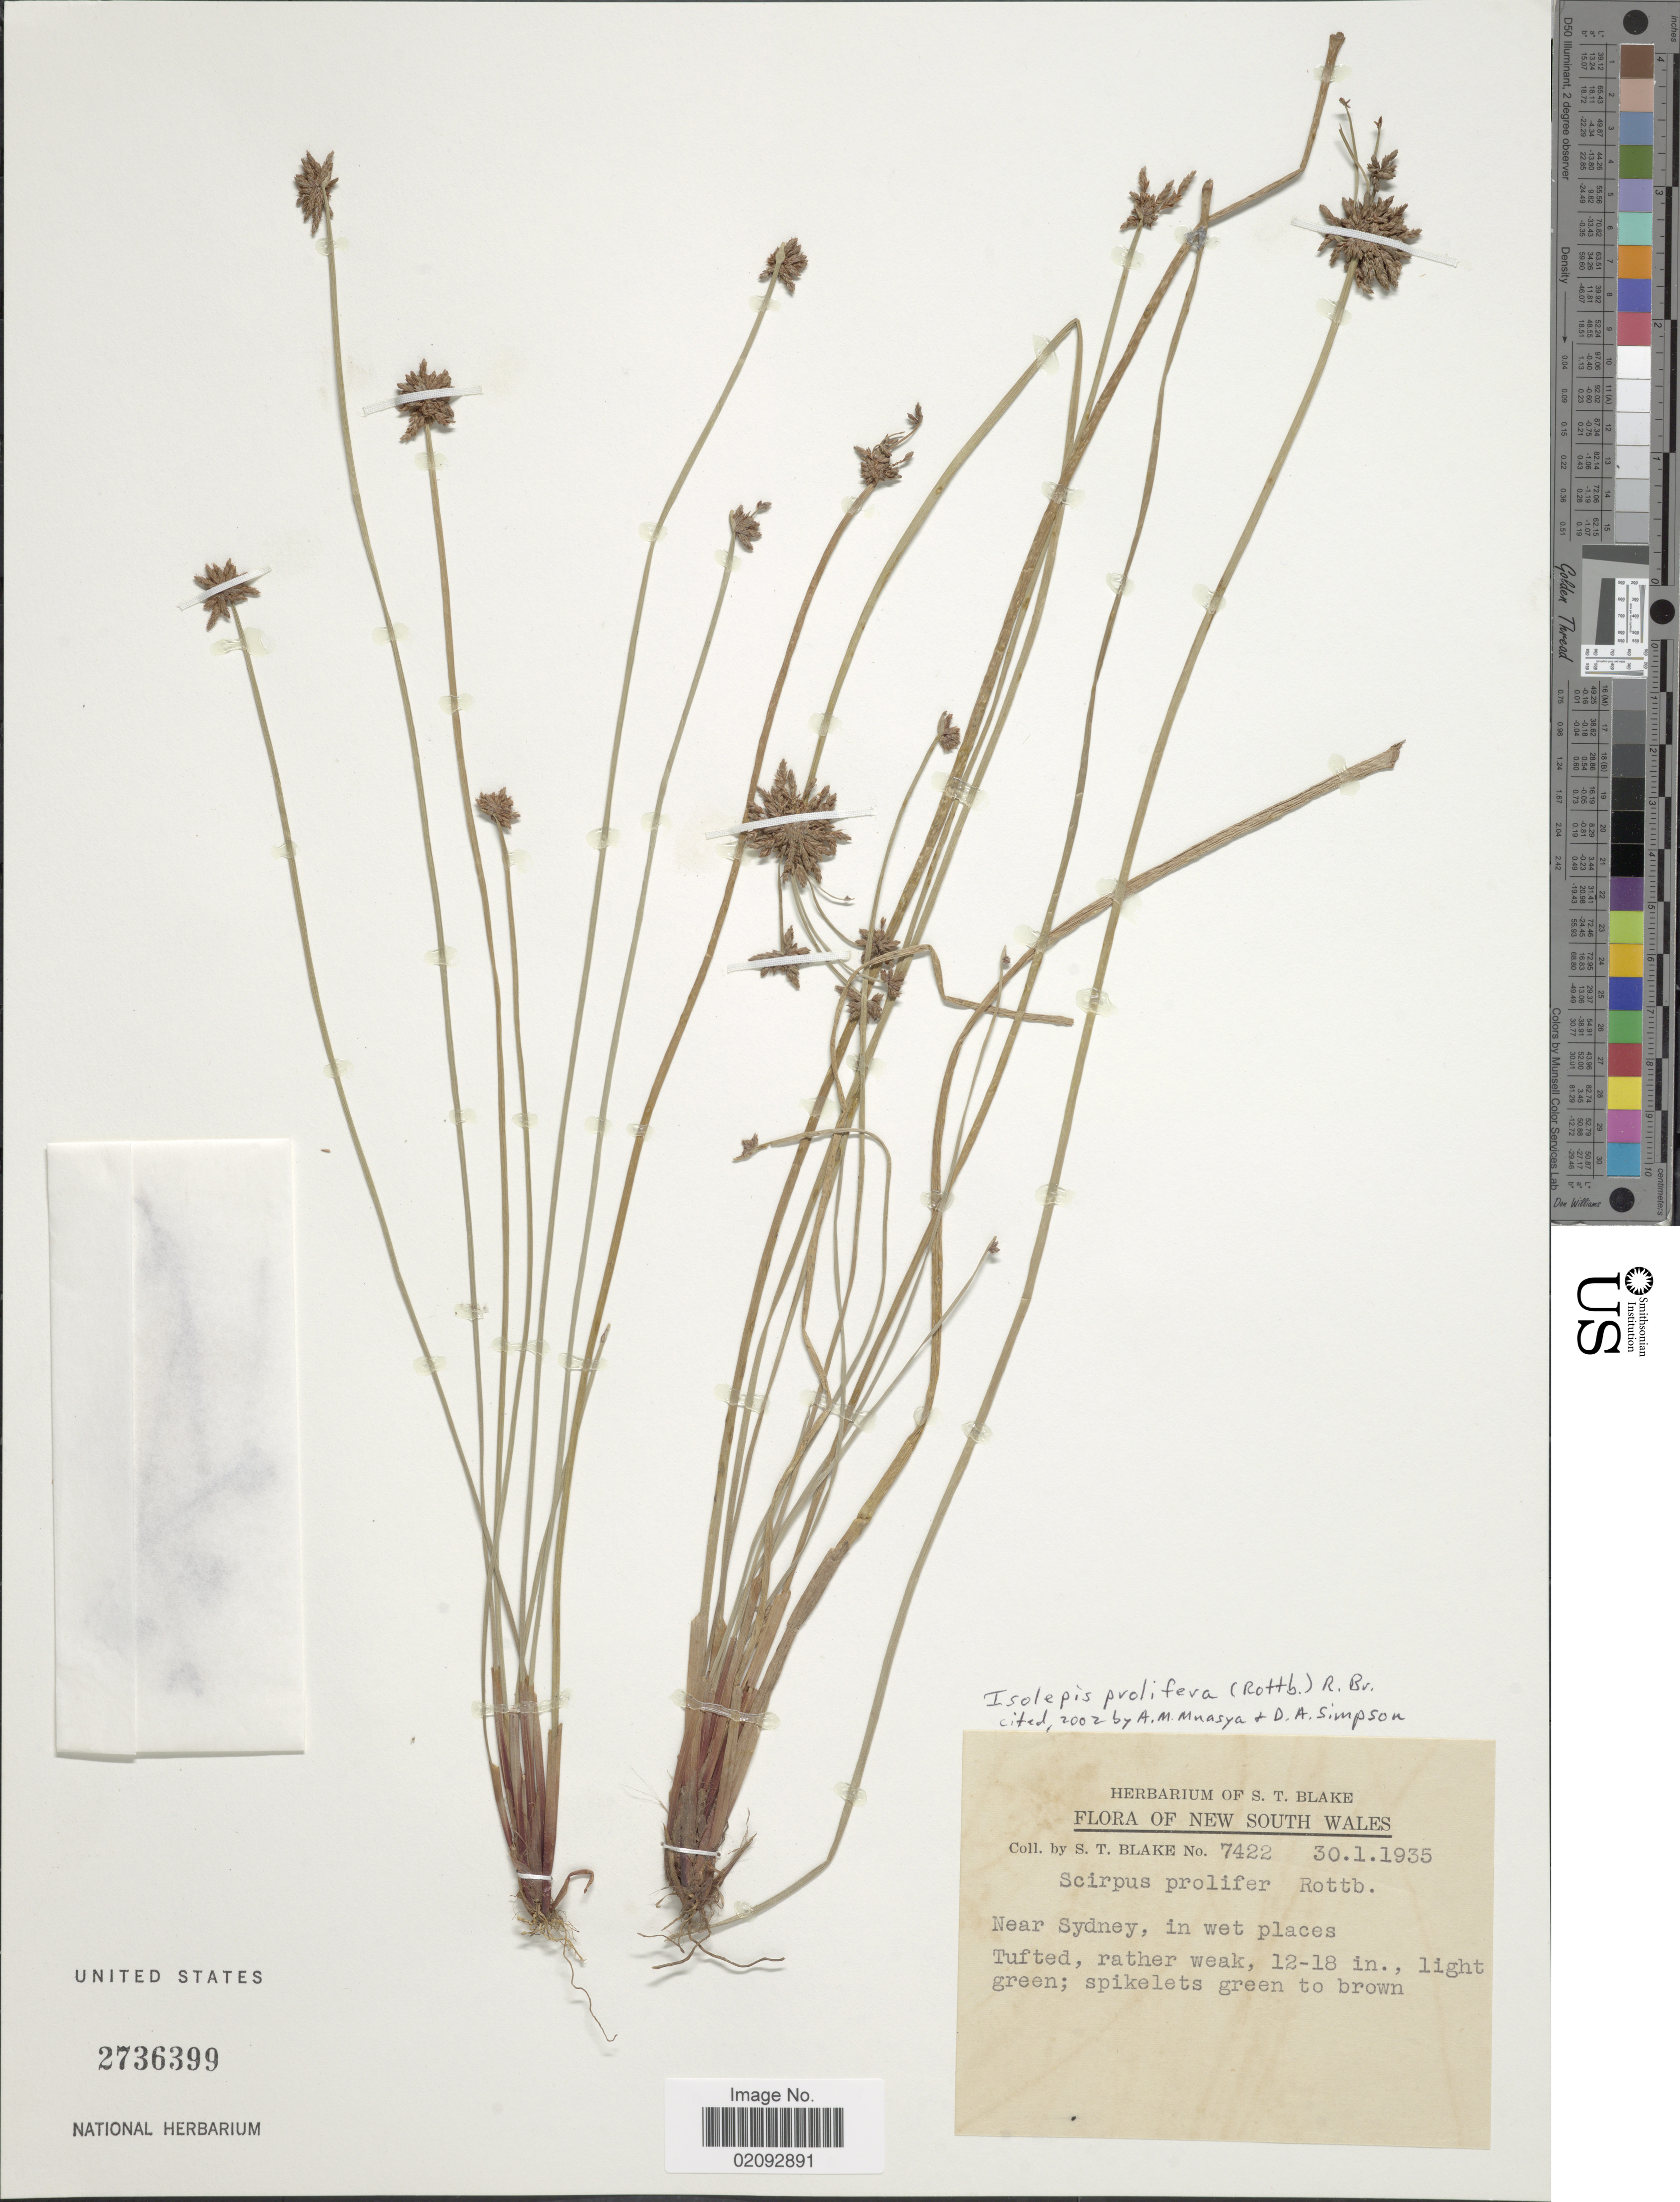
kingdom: Plantae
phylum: Tracheophyta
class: Liliopsida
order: Poales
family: Cyperaceae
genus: Isolepis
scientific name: Isolepis prolifera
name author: (Rottb.) R. Br.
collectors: S. T. Blake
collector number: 7422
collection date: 1935-01-30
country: Australia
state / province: New South Wales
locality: Near Sydney, in wet places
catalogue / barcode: US 2736399